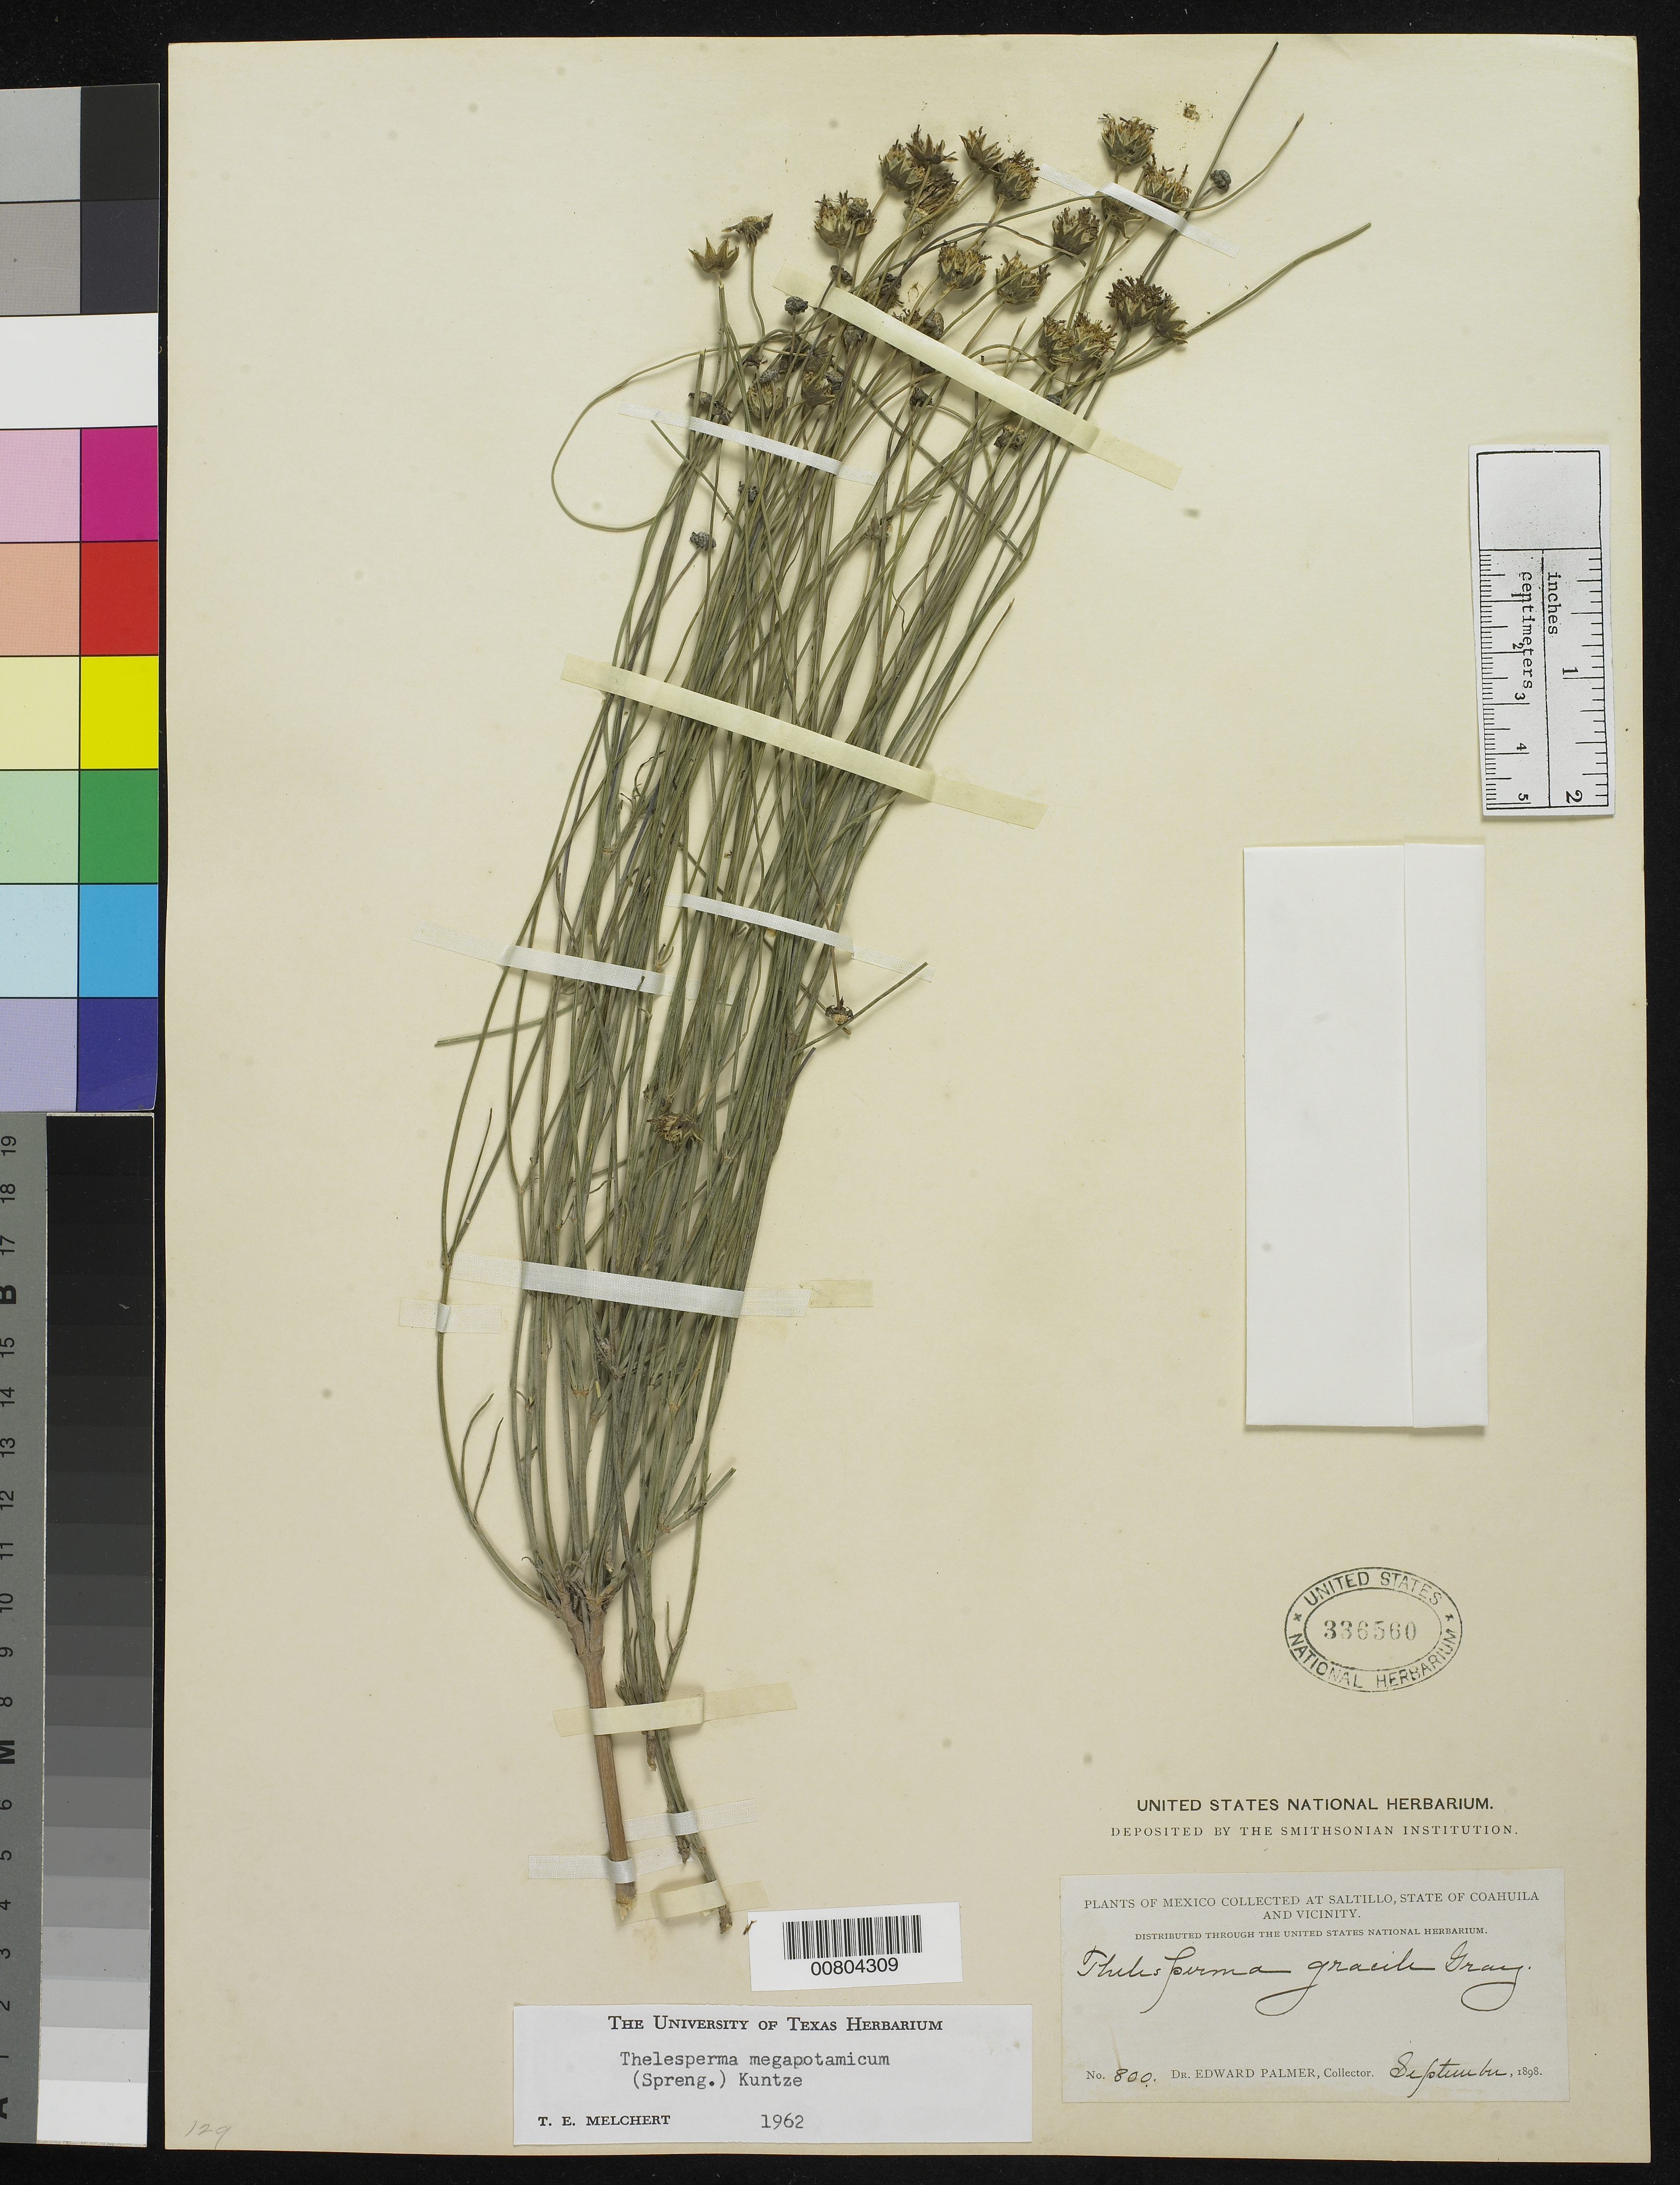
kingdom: Plantae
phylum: Tracheophyta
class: Magnoliopsida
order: Asterales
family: Asteraceae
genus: Thelesperma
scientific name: Thelesperma megapotamicum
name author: (Spreng.) Herter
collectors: E. Palmer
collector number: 800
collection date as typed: Sep 1898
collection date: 1898-09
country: Mexico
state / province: Coahuila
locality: Saltillo, Coahuila and vicinity.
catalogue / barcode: US 336560